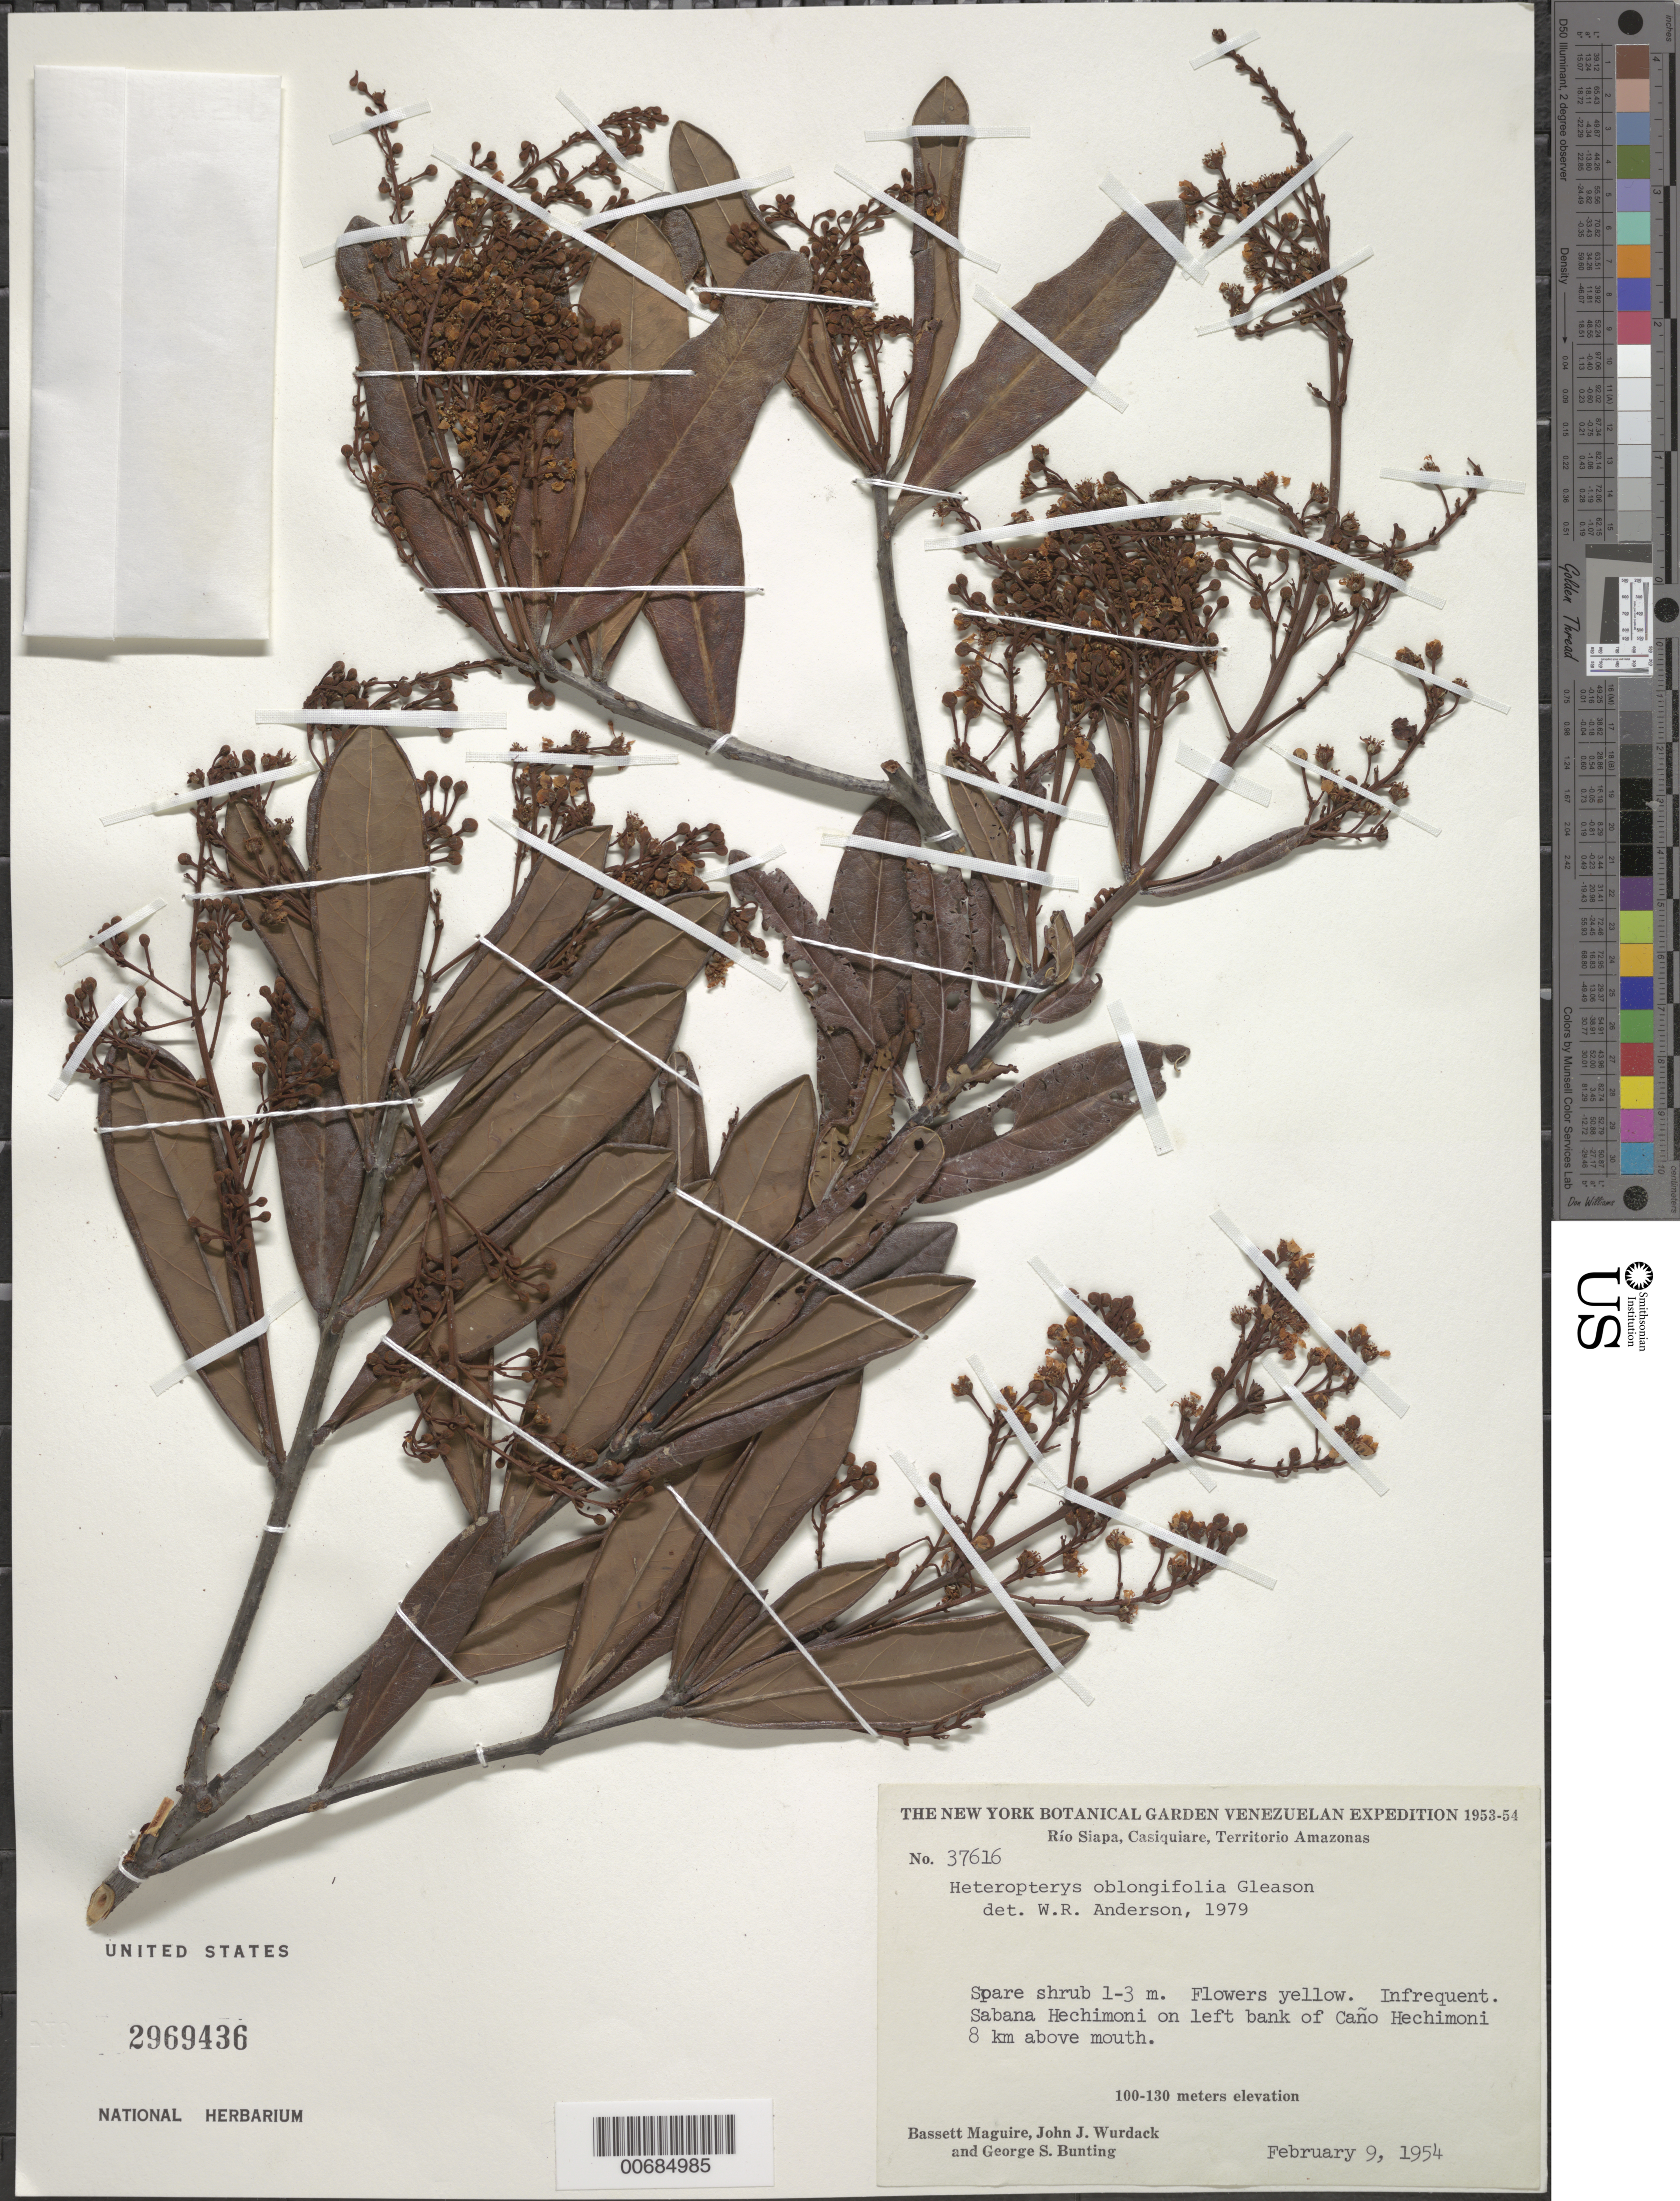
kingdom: Plantae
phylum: Tracheophyta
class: Magnoliopsida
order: Malpighiales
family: Malpighiaceae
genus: Heteropterys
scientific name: Heteropterys oblongifolia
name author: Gleason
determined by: Anderson, W. R., (MICH), University of Michigan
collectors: B. Maguire, J. J. Wurdack & G. S. Bunting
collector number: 37616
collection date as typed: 9-Feb-54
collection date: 1954-02-09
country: Venezuela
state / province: Amazonas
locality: Sabana Hechimoni, Caño Hechimoni, 8 km above mouth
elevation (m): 100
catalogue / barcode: US 2969436